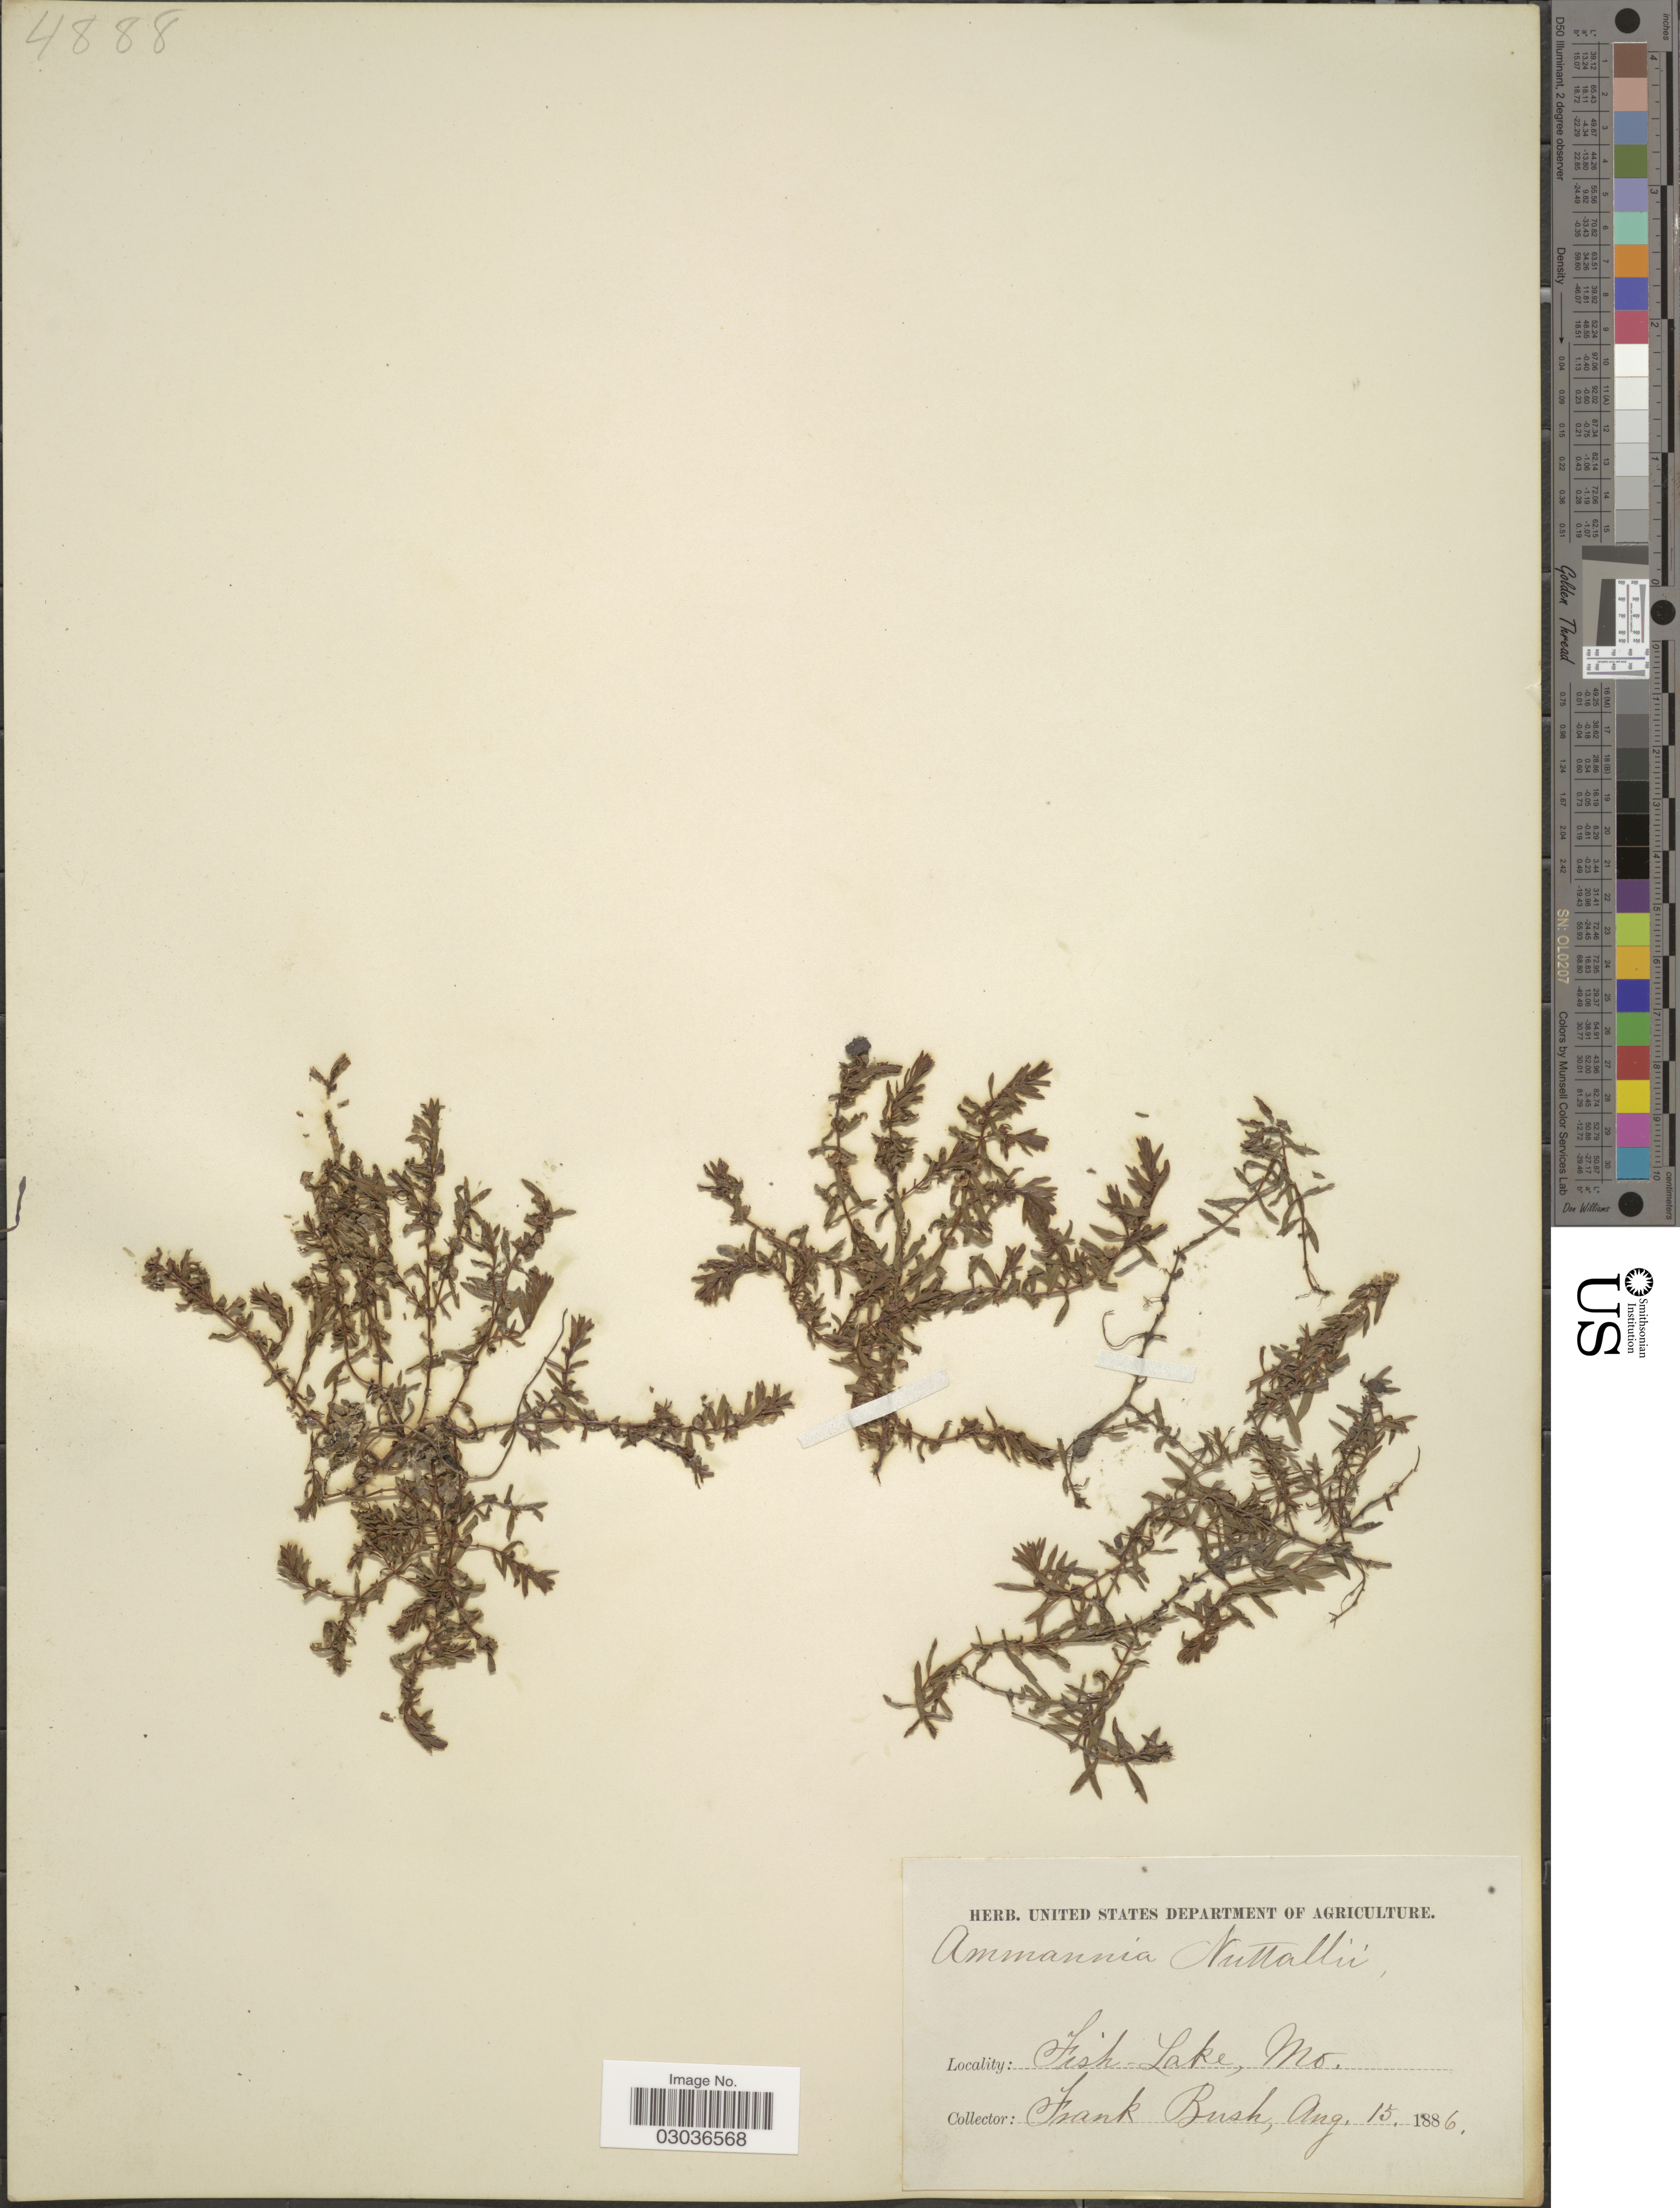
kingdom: Plantae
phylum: Tracheophyta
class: Magnoliopsida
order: Myrtales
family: Lythraceae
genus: Didiplis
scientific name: Didiplis diandra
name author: (Nutt. ex DC.) Alph. Wood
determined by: Strong, Mark T., (BOT), Smithsonian Institution - National Museum of Natural History (UNITED STATES)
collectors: F. Bush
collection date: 1886-08-15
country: United States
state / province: Missouri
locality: Fish Lake, Mo.